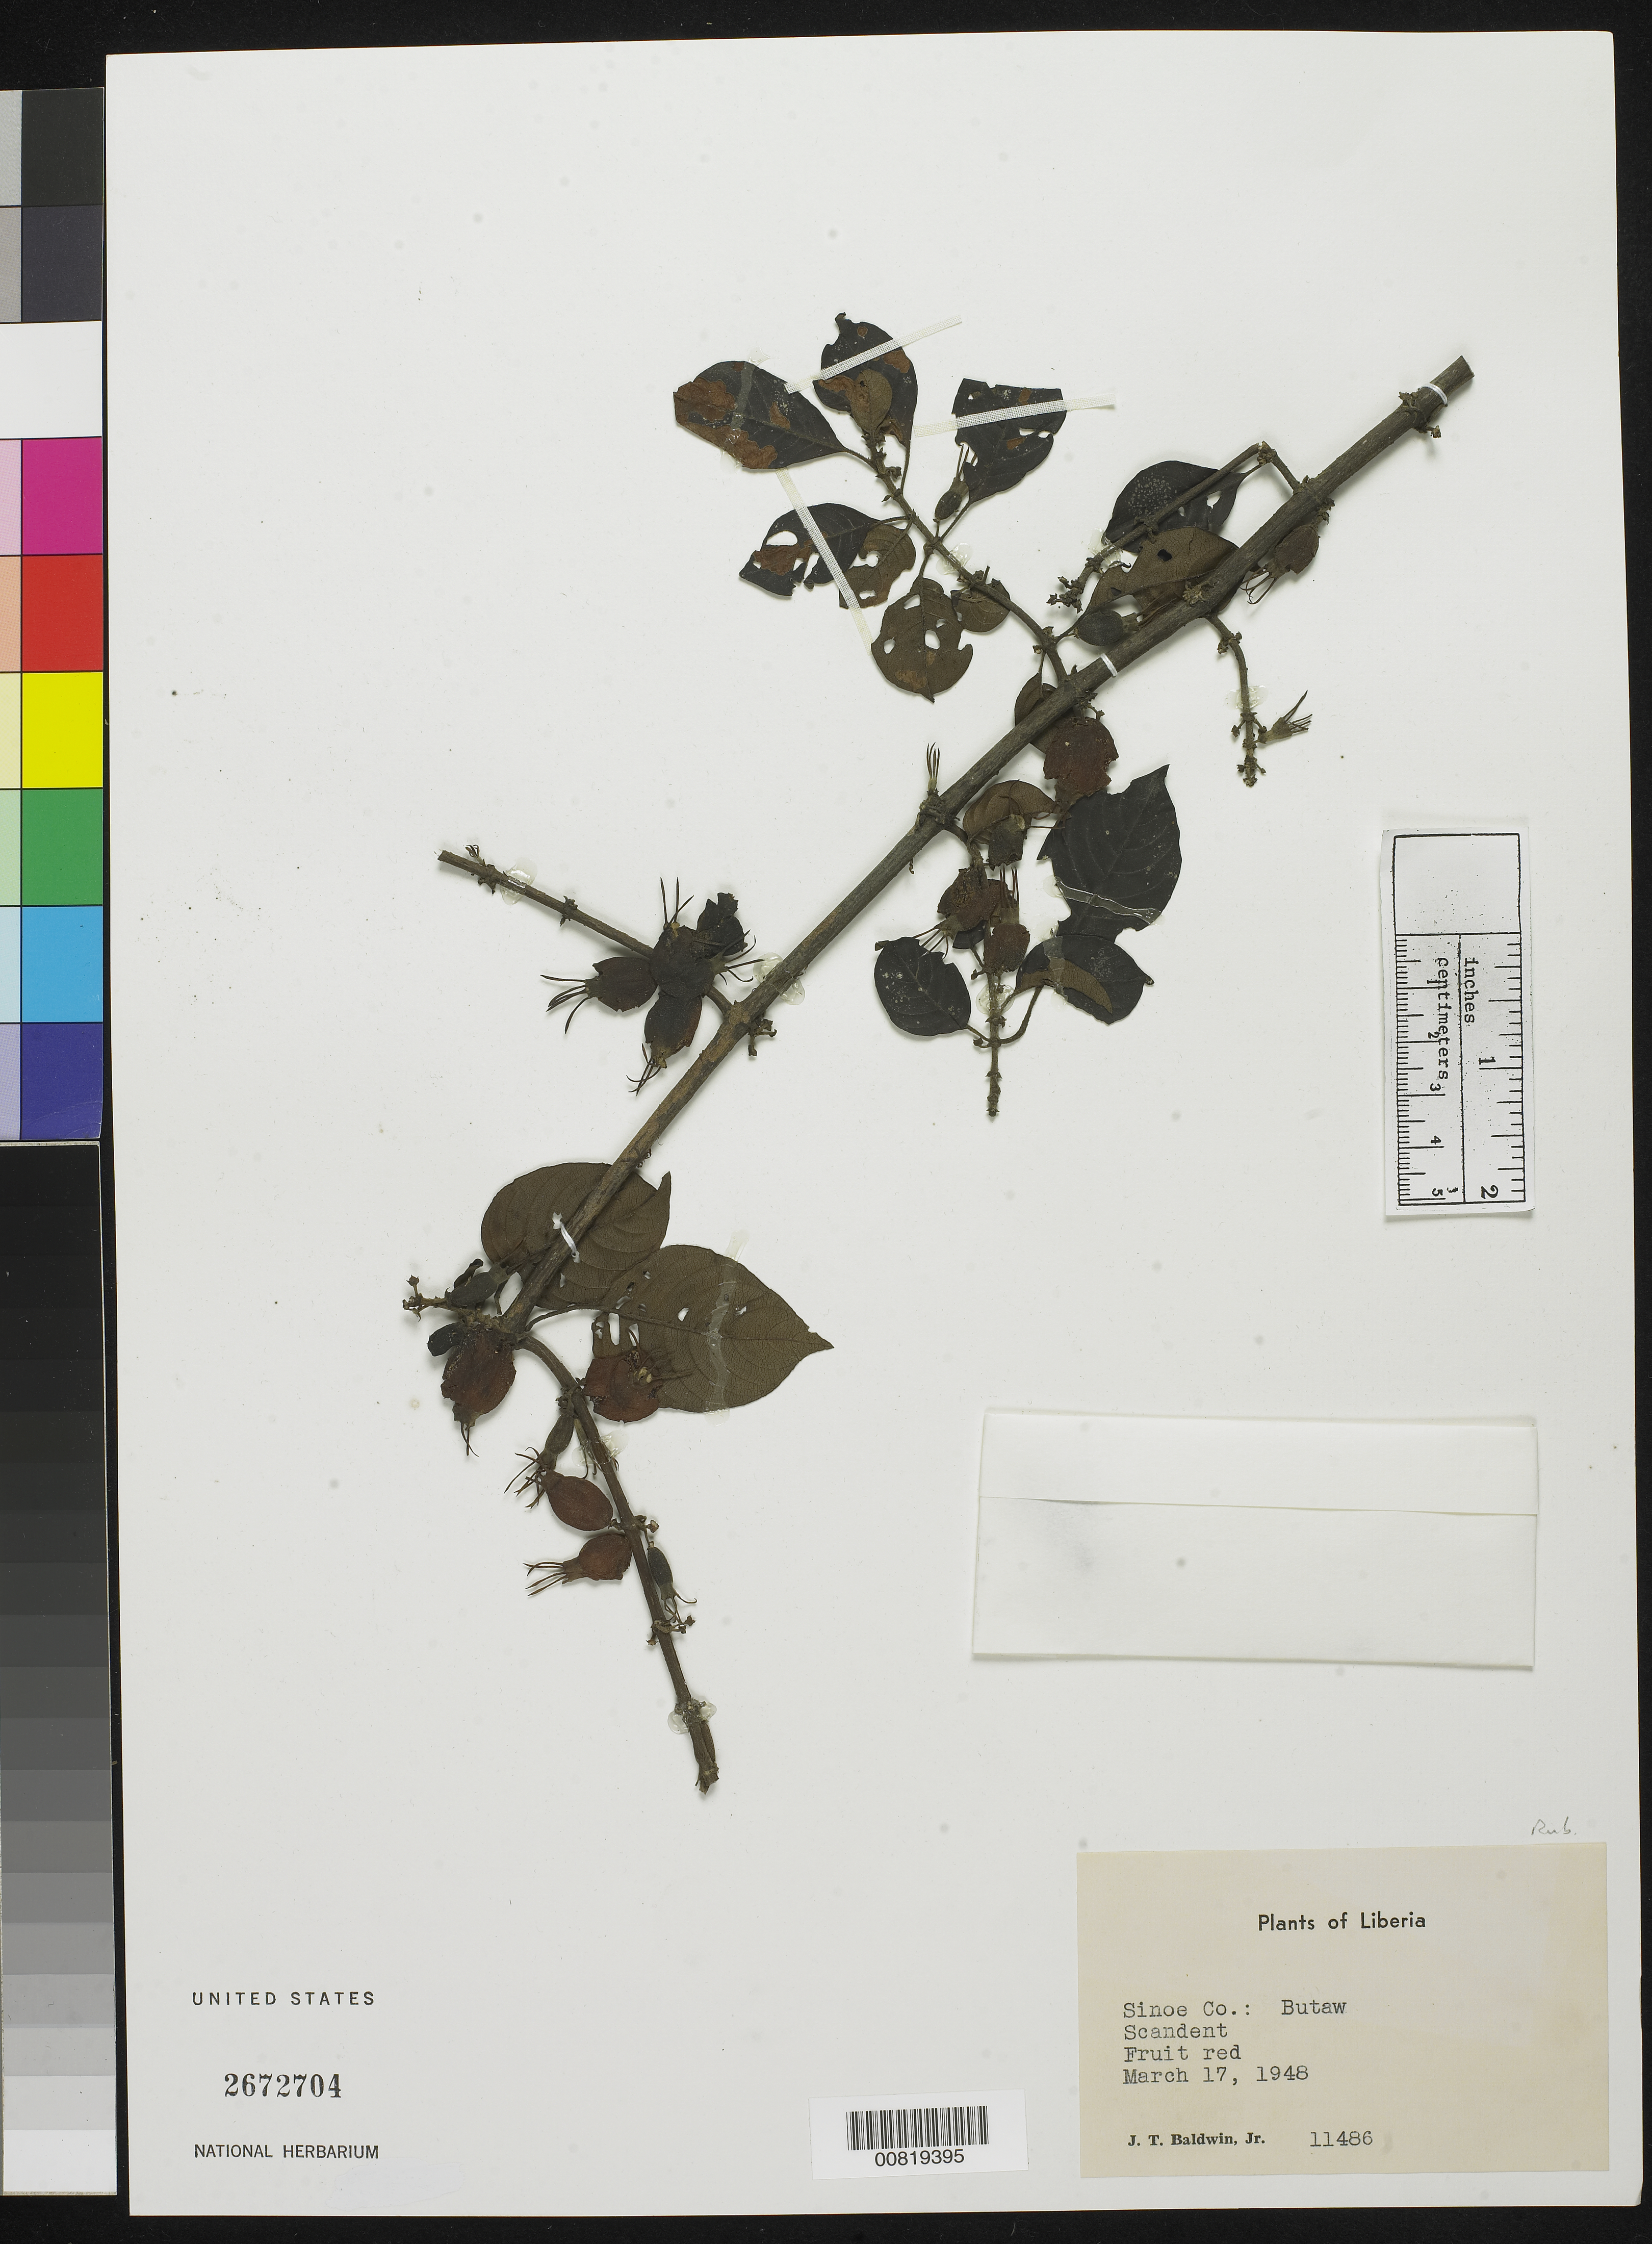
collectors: J. T. Baldwin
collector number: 11486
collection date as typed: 17 Mar 1948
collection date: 1948-03-17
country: Liberia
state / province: Sinoe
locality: Butaw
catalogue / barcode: US 2672704